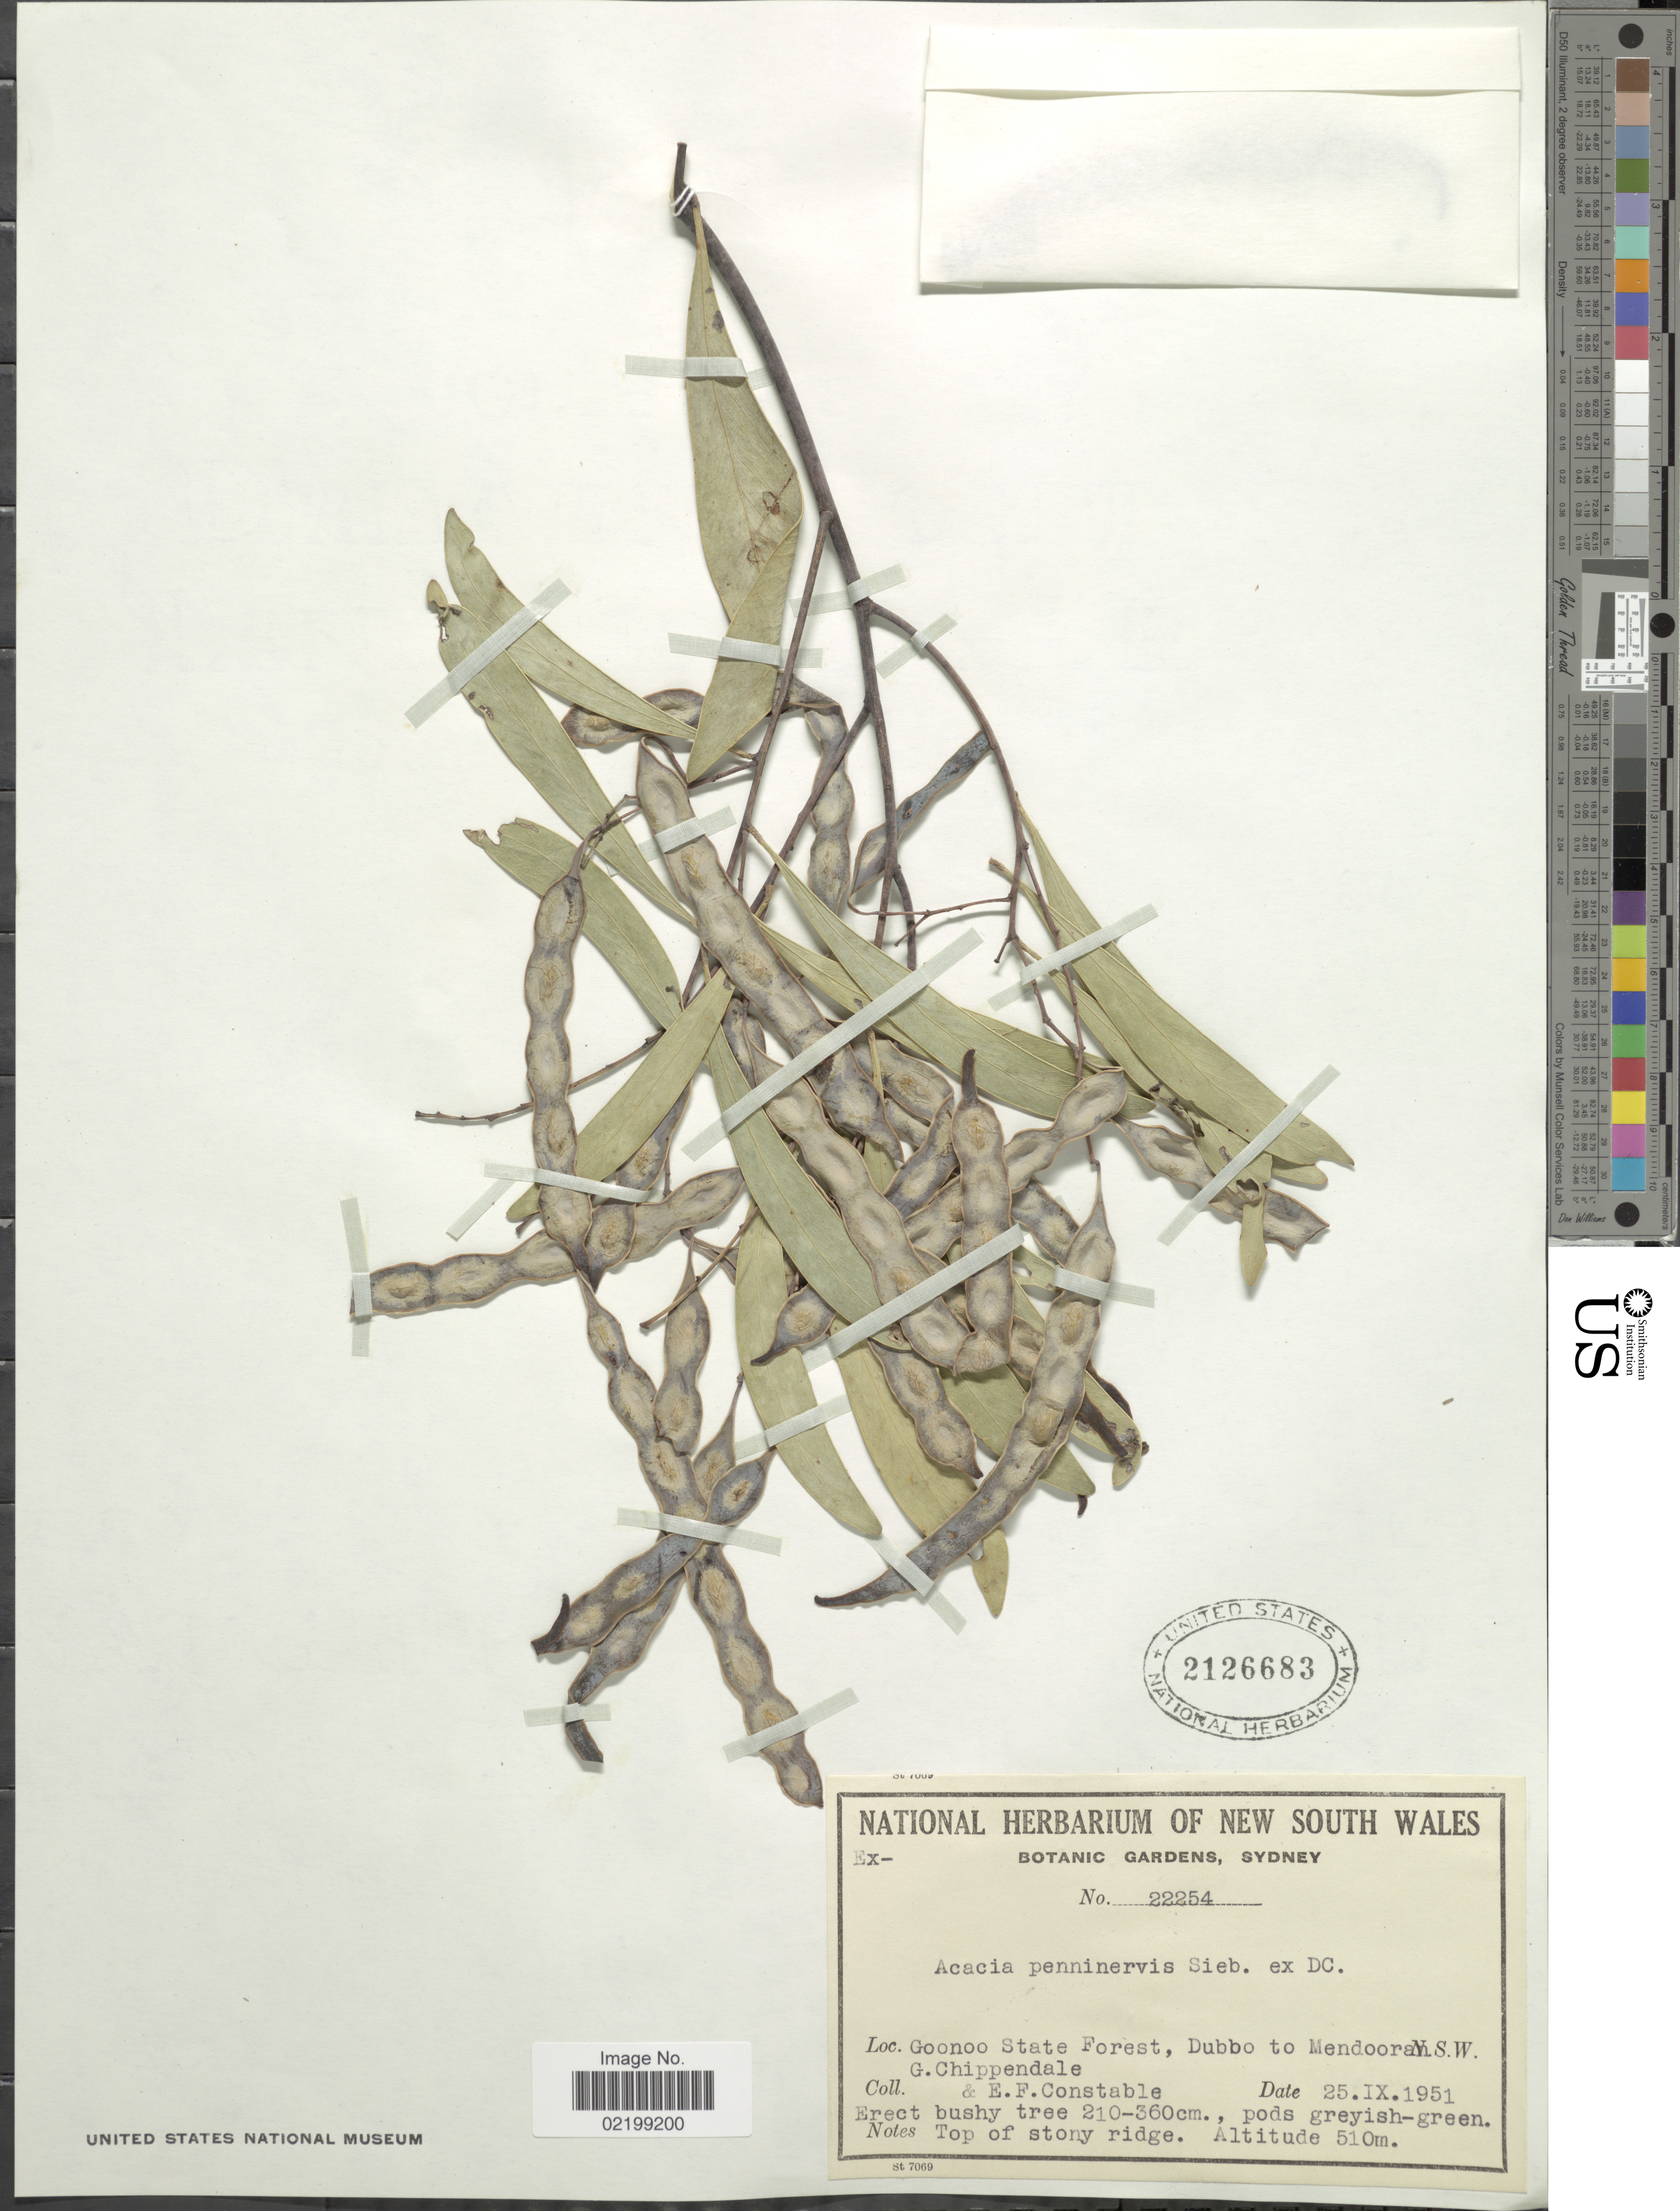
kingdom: Plantae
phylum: Tracheophyta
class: Magnoliopsida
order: Fabales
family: Fabaceae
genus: Acacia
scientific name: Acacia penninervis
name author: DC.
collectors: G. Chippendale & E. F. Constable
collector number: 22254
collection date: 1951-09-25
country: Australia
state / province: New South Wales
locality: Goonoo State Forest, Dubbo to Mendooran, top of stony ridge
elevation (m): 510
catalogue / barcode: US 2126683